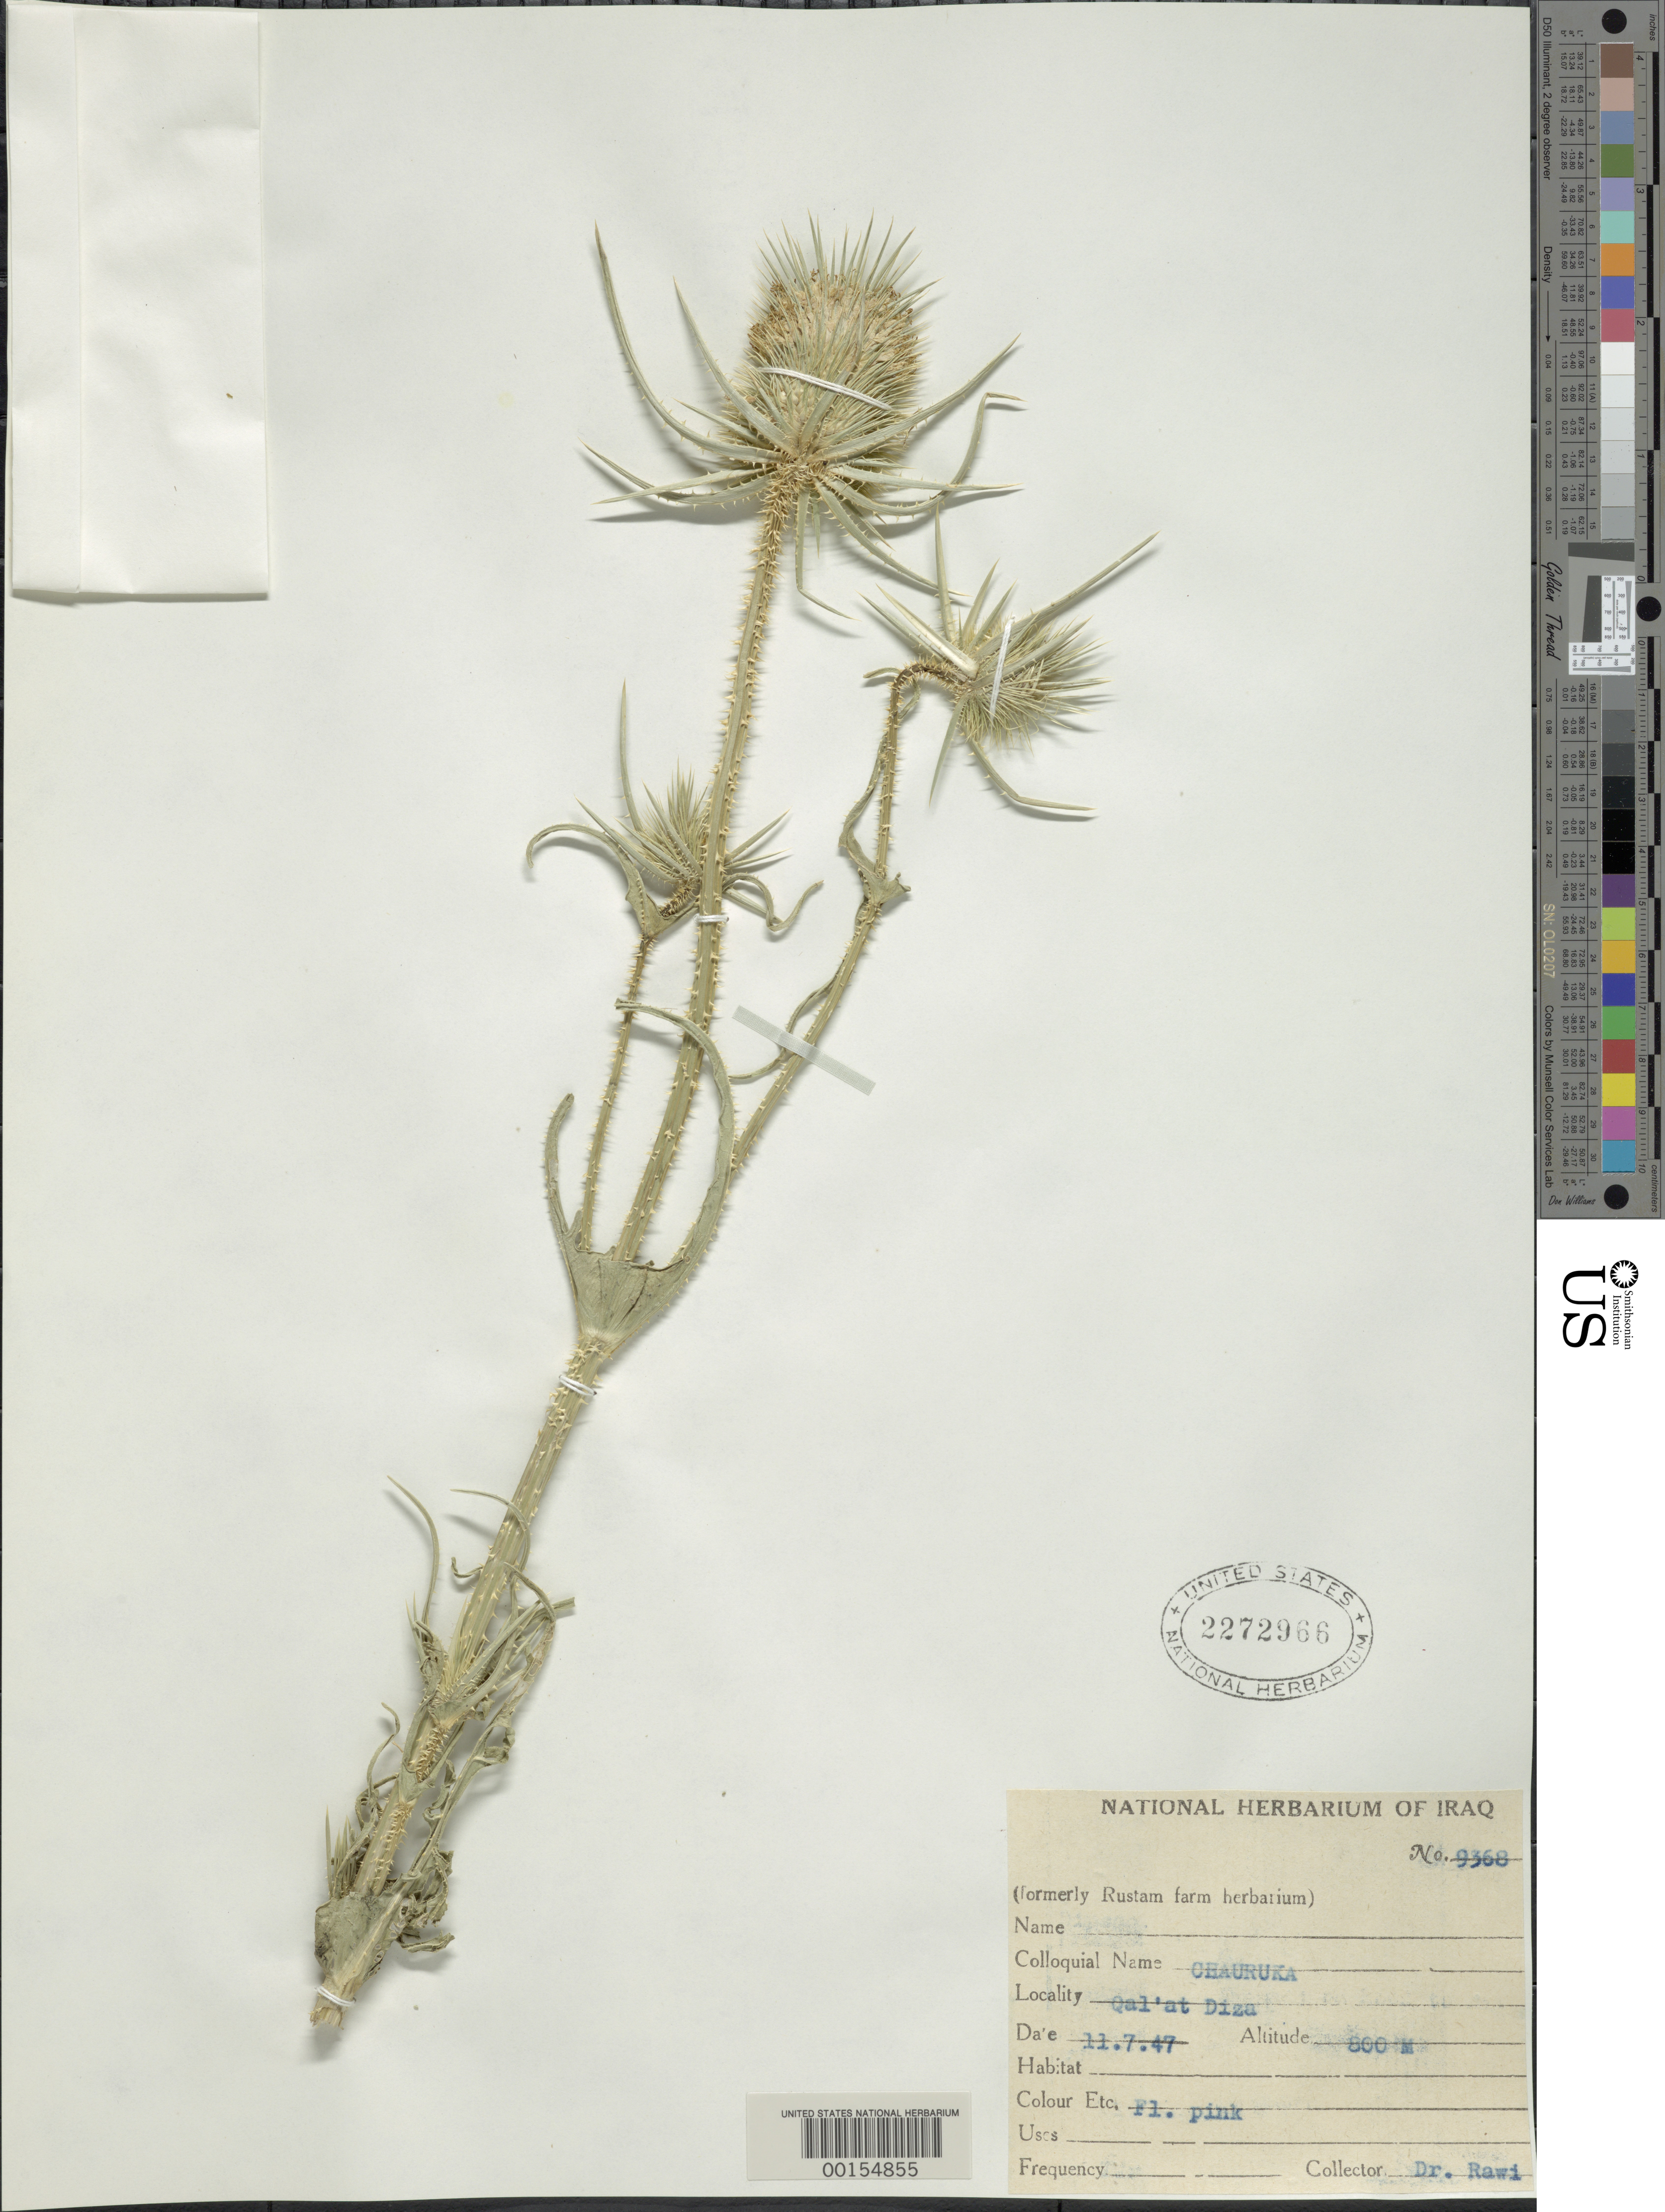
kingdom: Plantae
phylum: Tracheophyta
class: Magnoliopsida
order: Dipsacales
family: Caprifoliaceae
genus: Dipsacus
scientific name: Dipsacus sp.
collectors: -. Chauruka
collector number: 9368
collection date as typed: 11 Jul 1947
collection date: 1947-07-11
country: Iraq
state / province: As Sulaymaniyah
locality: Qal'at Diza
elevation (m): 800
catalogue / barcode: US 2272966